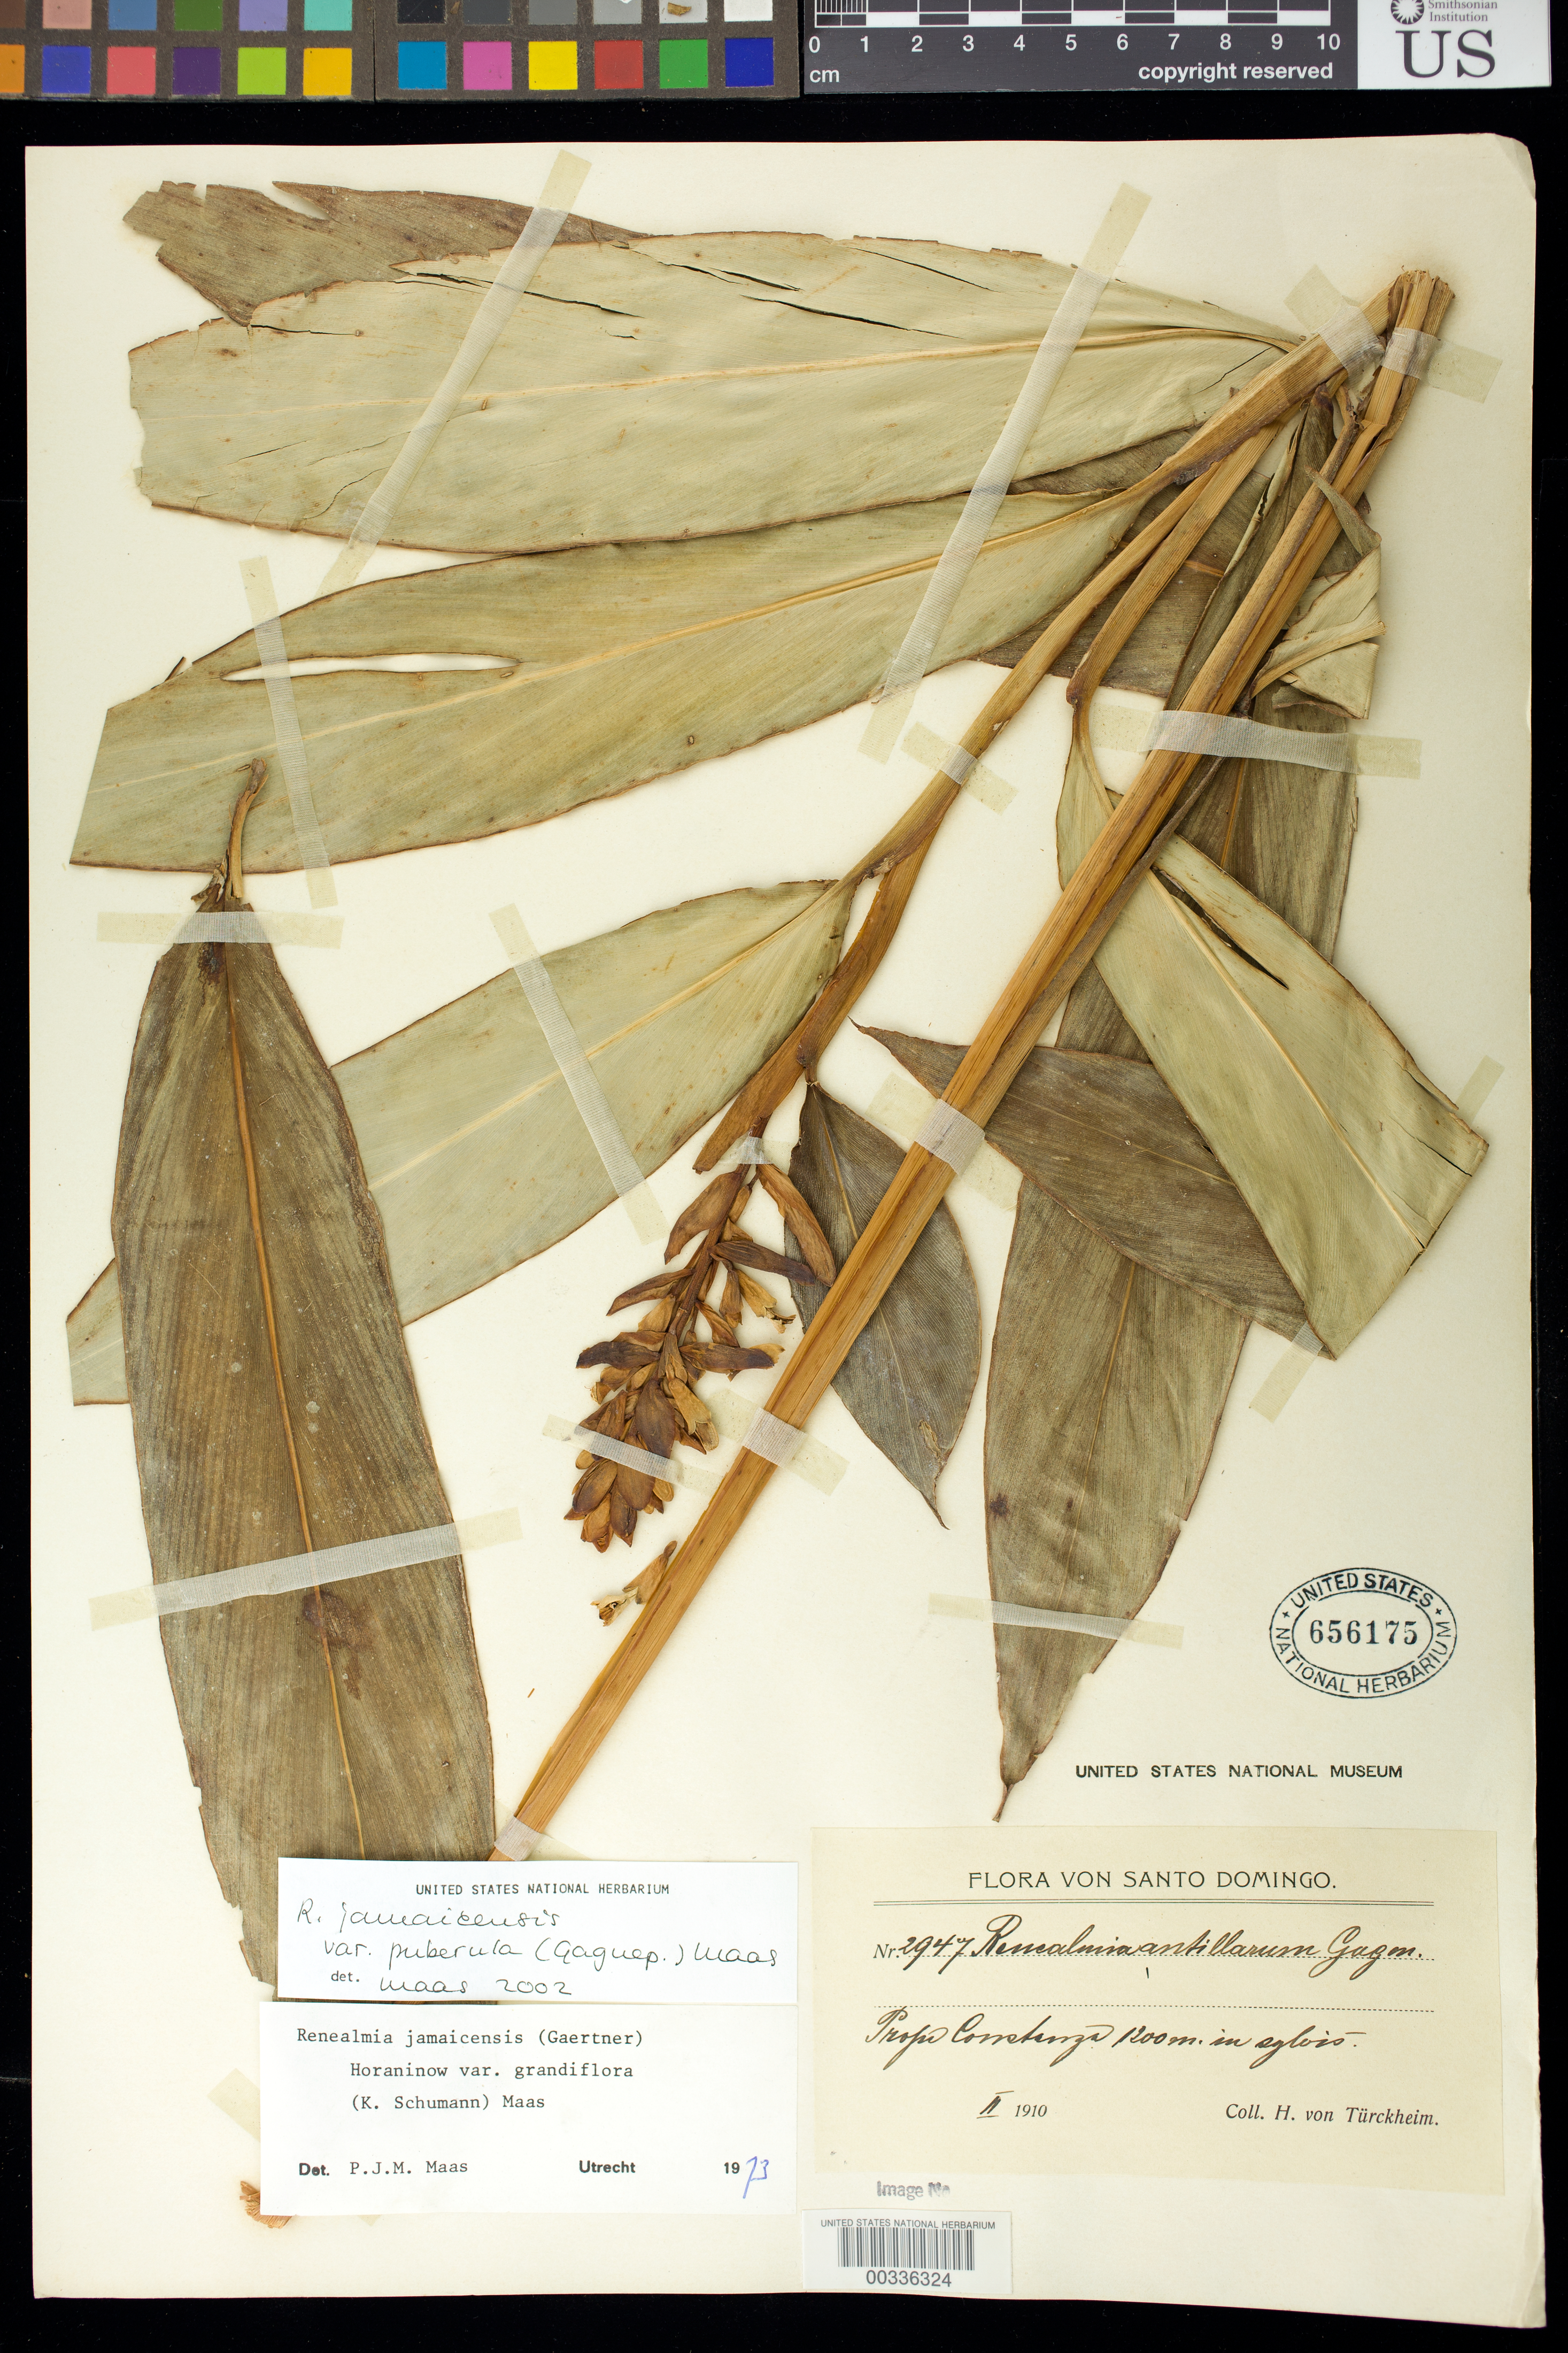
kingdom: Plantae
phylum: Tracheophyta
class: Liliopsida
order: Zingiberales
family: Zingiberaceae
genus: Renealmia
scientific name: Renealmia jamaicensis var. puberula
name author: (Gagnep.) Maas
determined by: Maas, Paul J. M.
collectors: H. von Türckheim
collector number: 2947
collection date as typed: Feb 1910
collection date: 1910-02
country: Dominican Republic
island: Hispaniola Island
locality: Flora von santo domingo, prope constanza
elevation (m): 1200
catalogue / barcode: US 656175